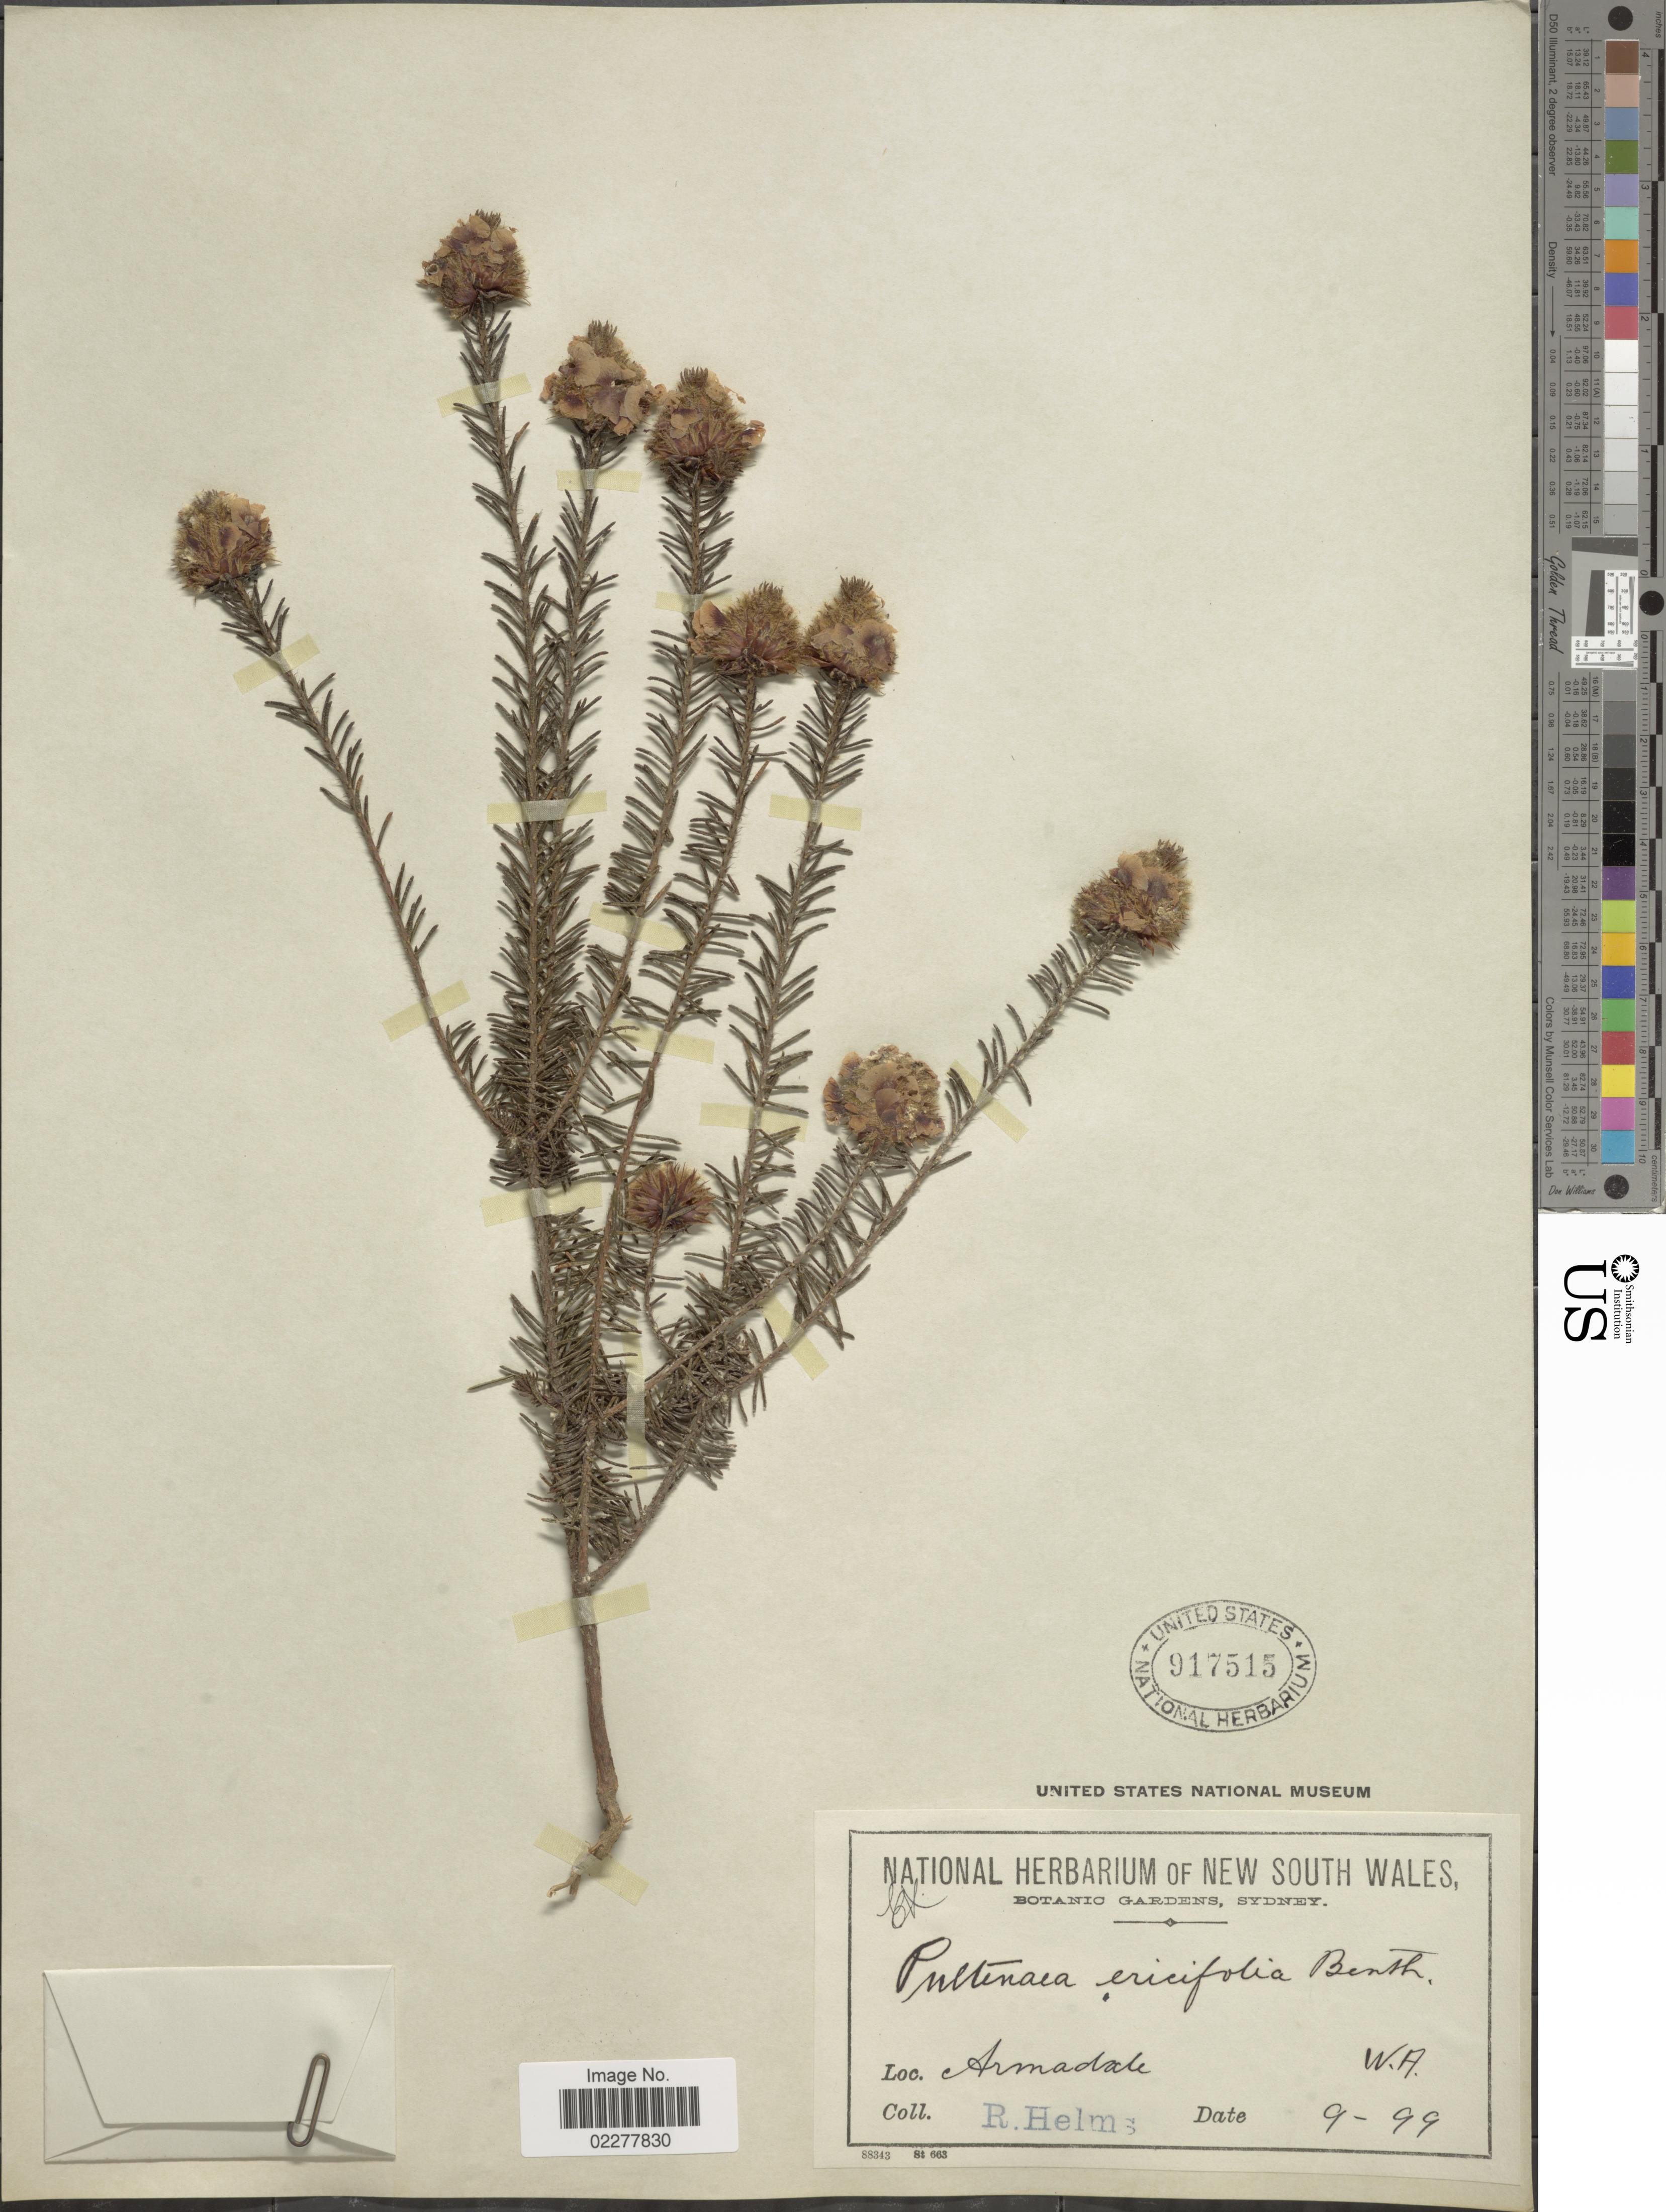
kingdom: Plantae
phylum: Tracheophyta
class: Magnoliopsida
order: Fabales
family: Fabaceae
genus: Pultenaea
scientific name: Pultenaea ericaefolia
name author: Benth.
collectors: R. Helms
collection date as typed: Transcribed d/m/y: /9/99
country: Australia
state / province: Western Australia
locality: Armadale, W.A.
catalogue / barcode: US 917515